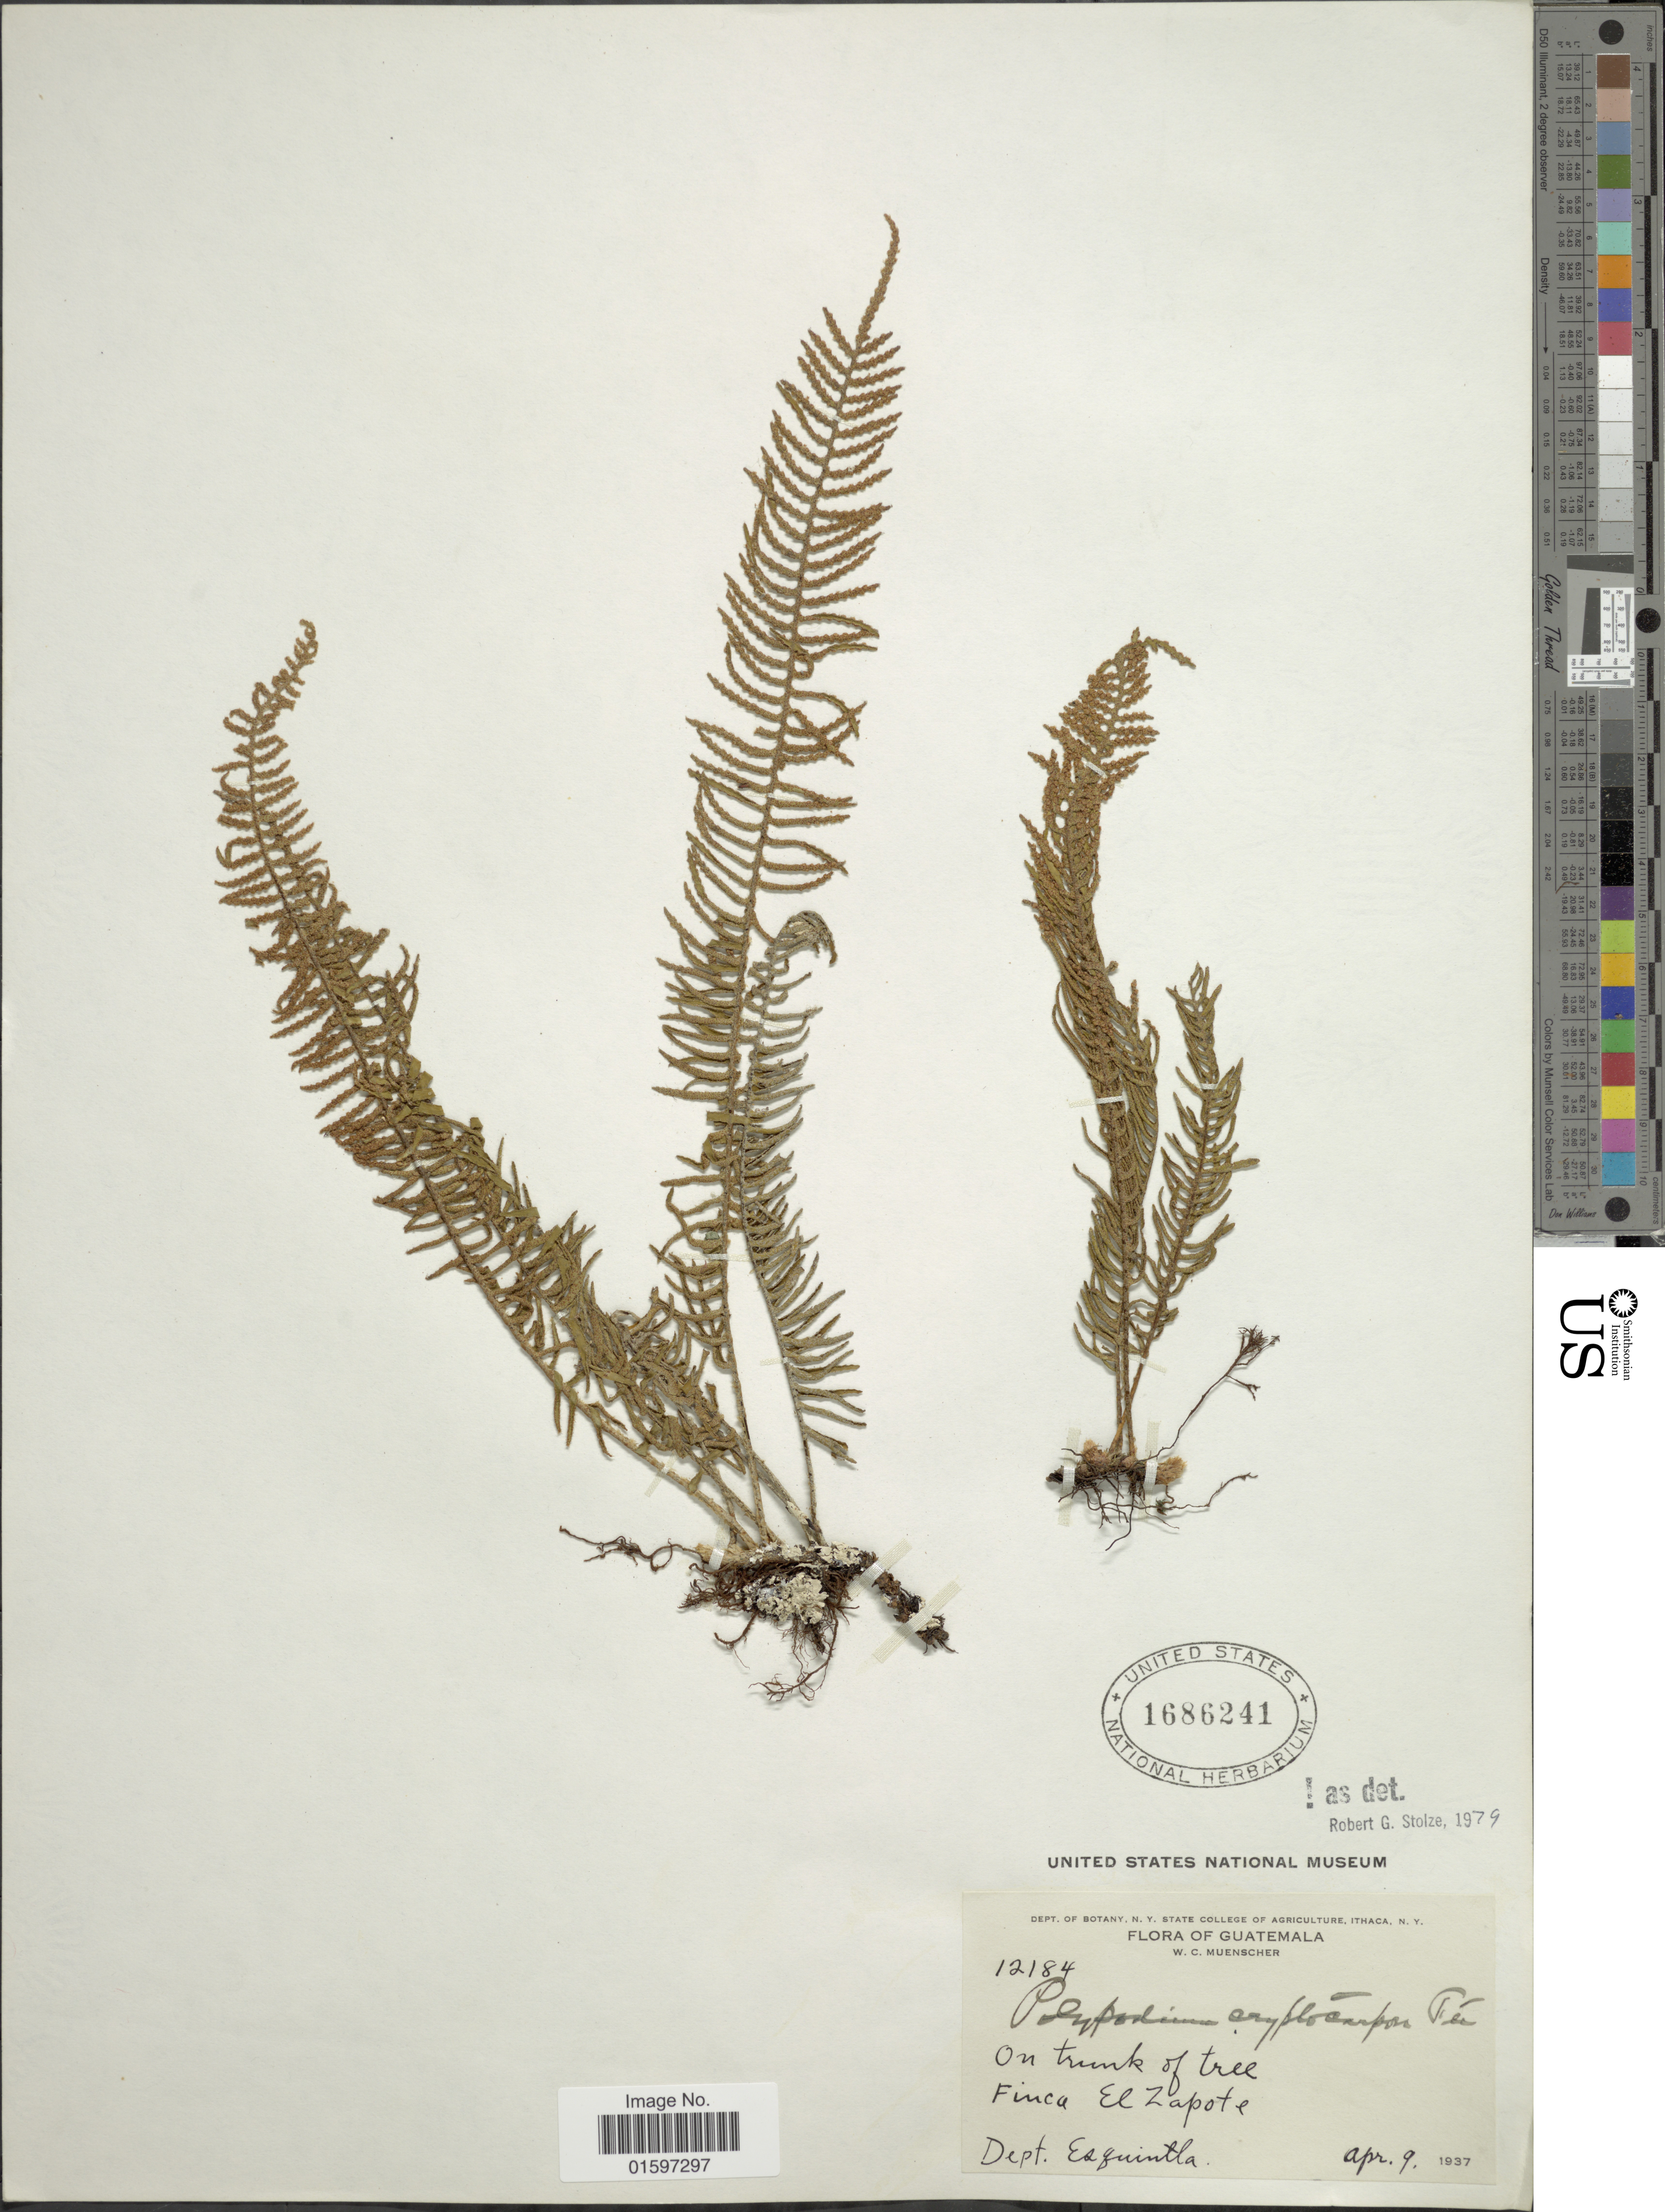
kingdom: Plantae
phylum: Tracheophyta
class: Polypodiopsida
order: Polypodiales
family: Polypodiaceae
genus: Pleopeltis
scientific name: Pleopeltis cryptocarpa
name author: (Fée) A.R. Sm. & Tejero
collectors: W. Muenscher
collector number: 12184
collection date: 1937-04-09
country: Guatemala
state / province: Escuintla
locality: Finca El Zapote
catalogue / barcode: US 1686241